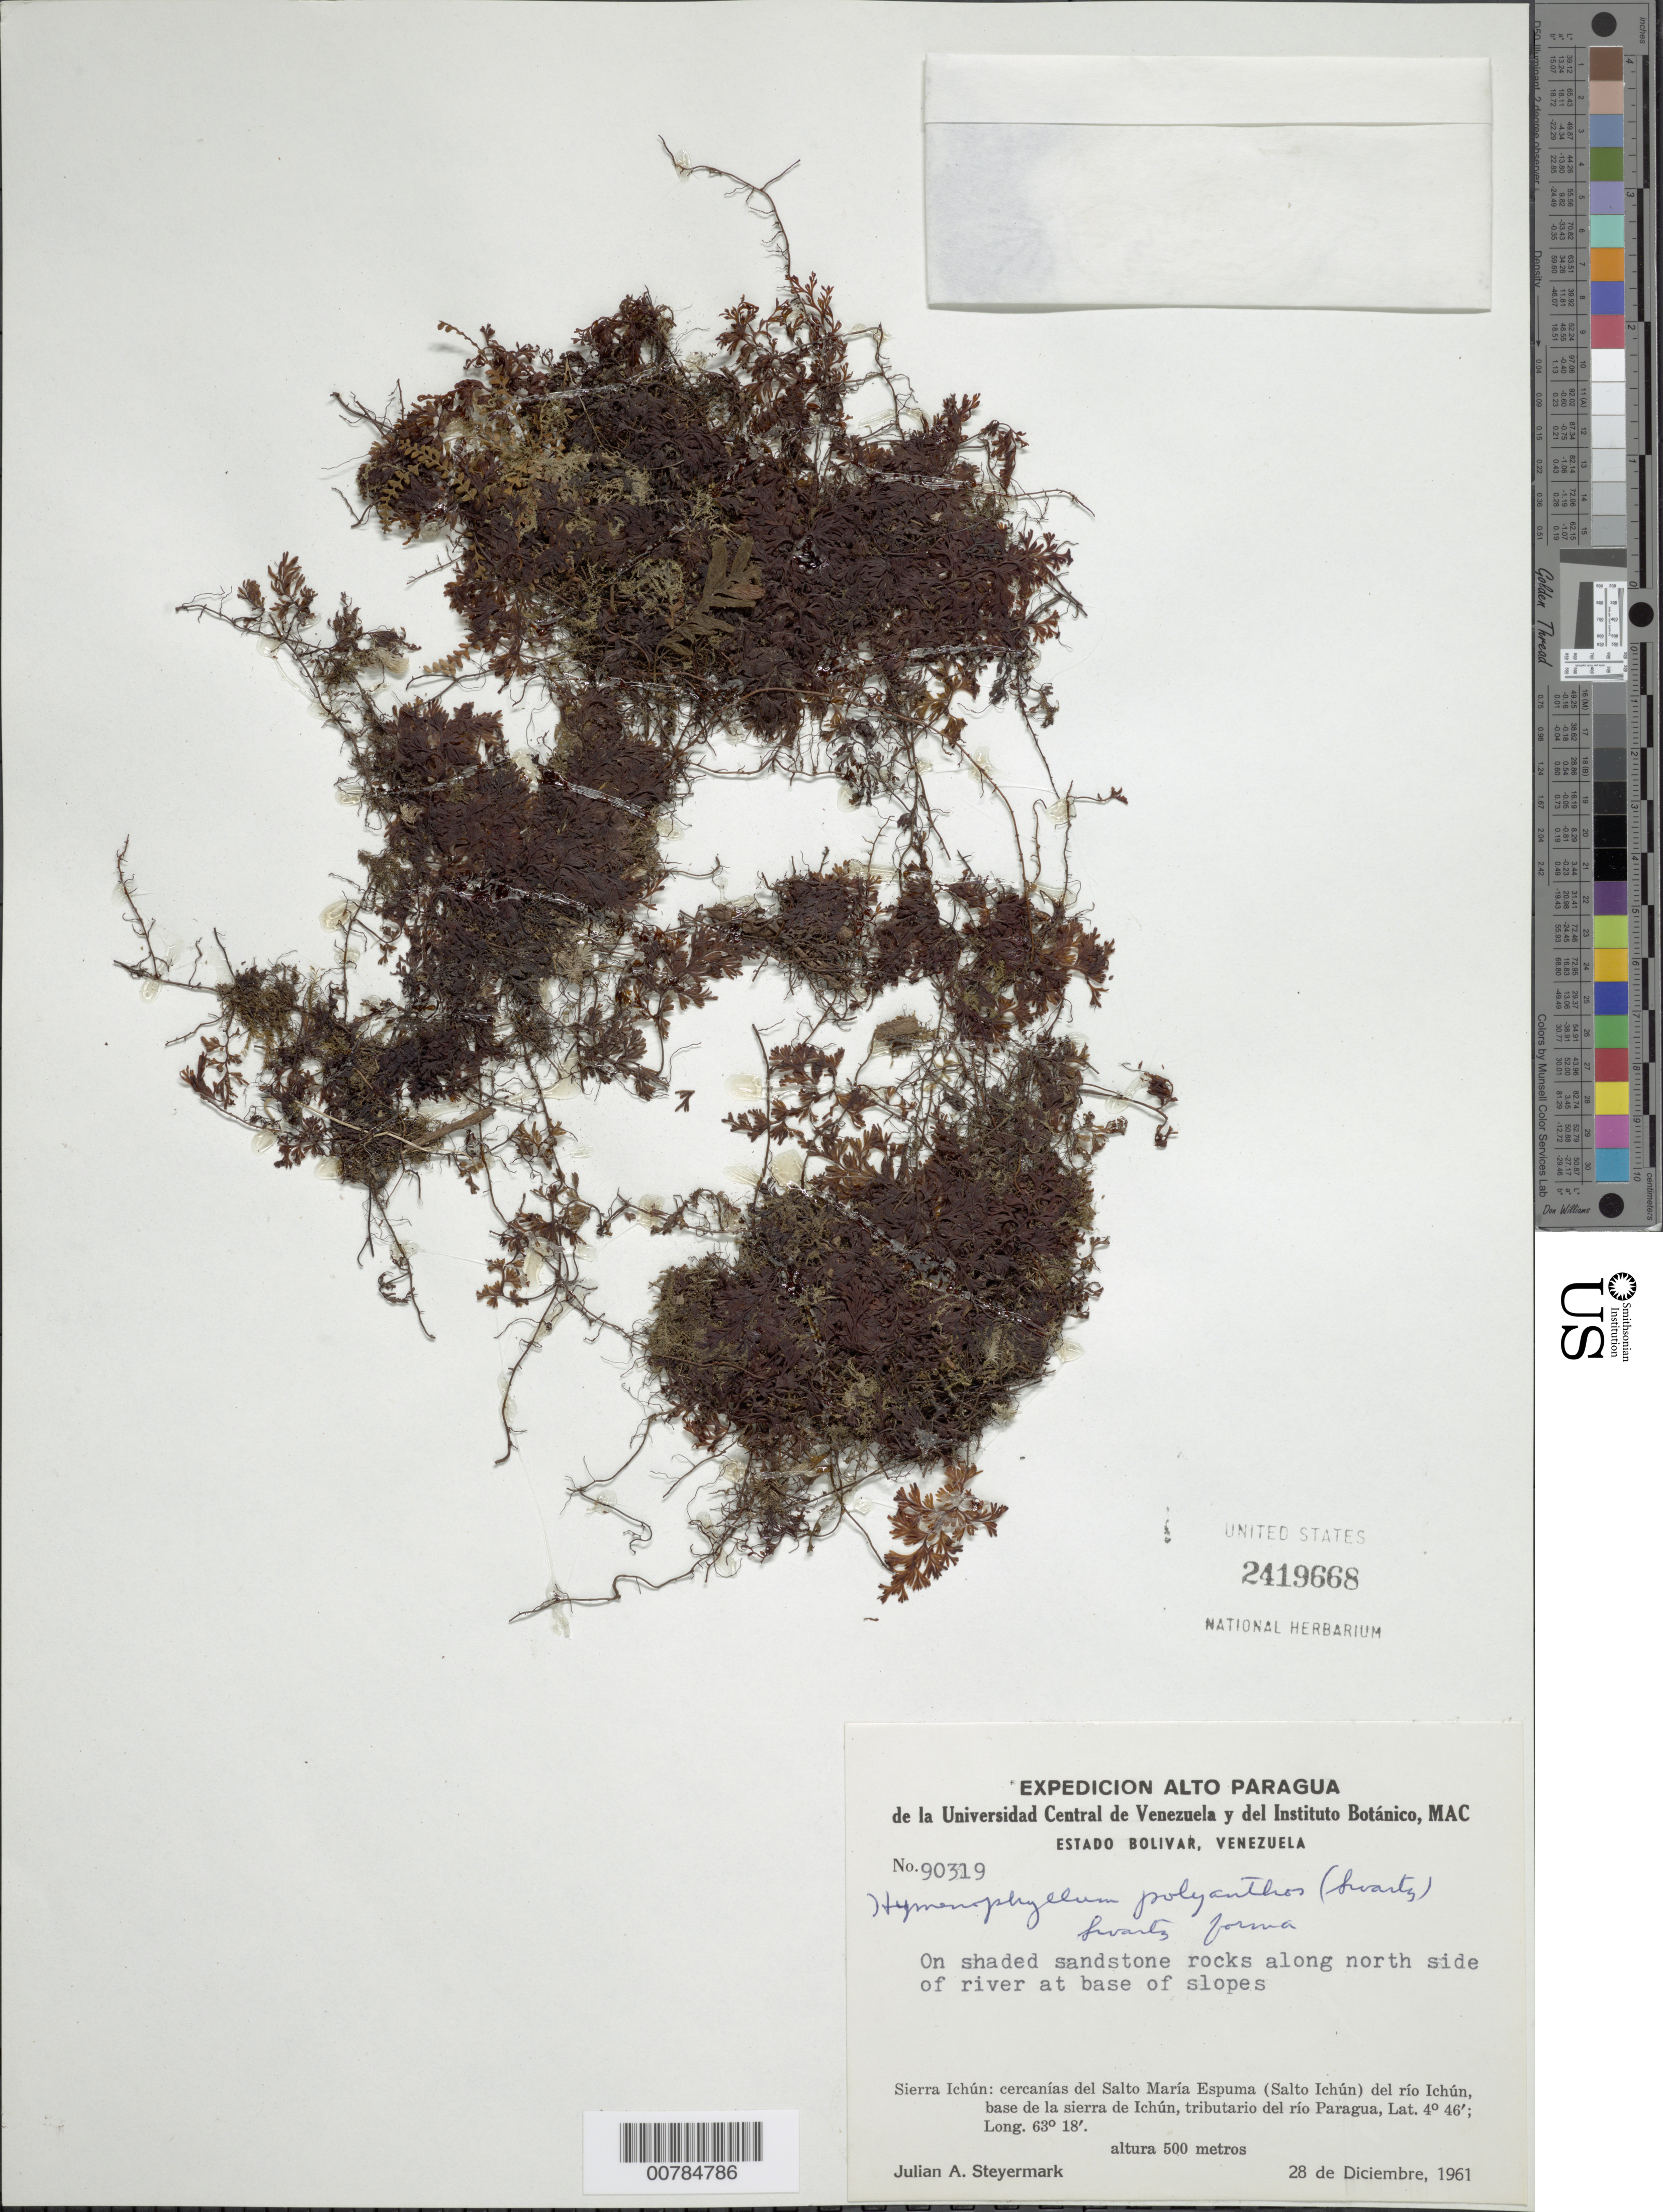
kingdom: Plantae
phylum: Tracheophyta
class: Polypodiopsida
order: Hymenophyllales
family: Hymenophyllaceae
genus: Hymenophyllum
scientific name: Hymenophyllum polyanthos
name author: (Sw.) Sw.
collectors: J. Steyermark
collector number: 90319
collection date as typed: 28-Dec-61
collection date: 1961-12-28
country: Venezuela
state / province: Bolívar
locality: Sierra Ichún, Salto María Espuma (Salto Ichún) del Río Ichún (tributary of río Paragua), base de la sierra de Ichún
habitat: Shaded sandstone rocks along N side of river at base of slopes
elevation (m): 500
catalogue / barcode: US 2419668